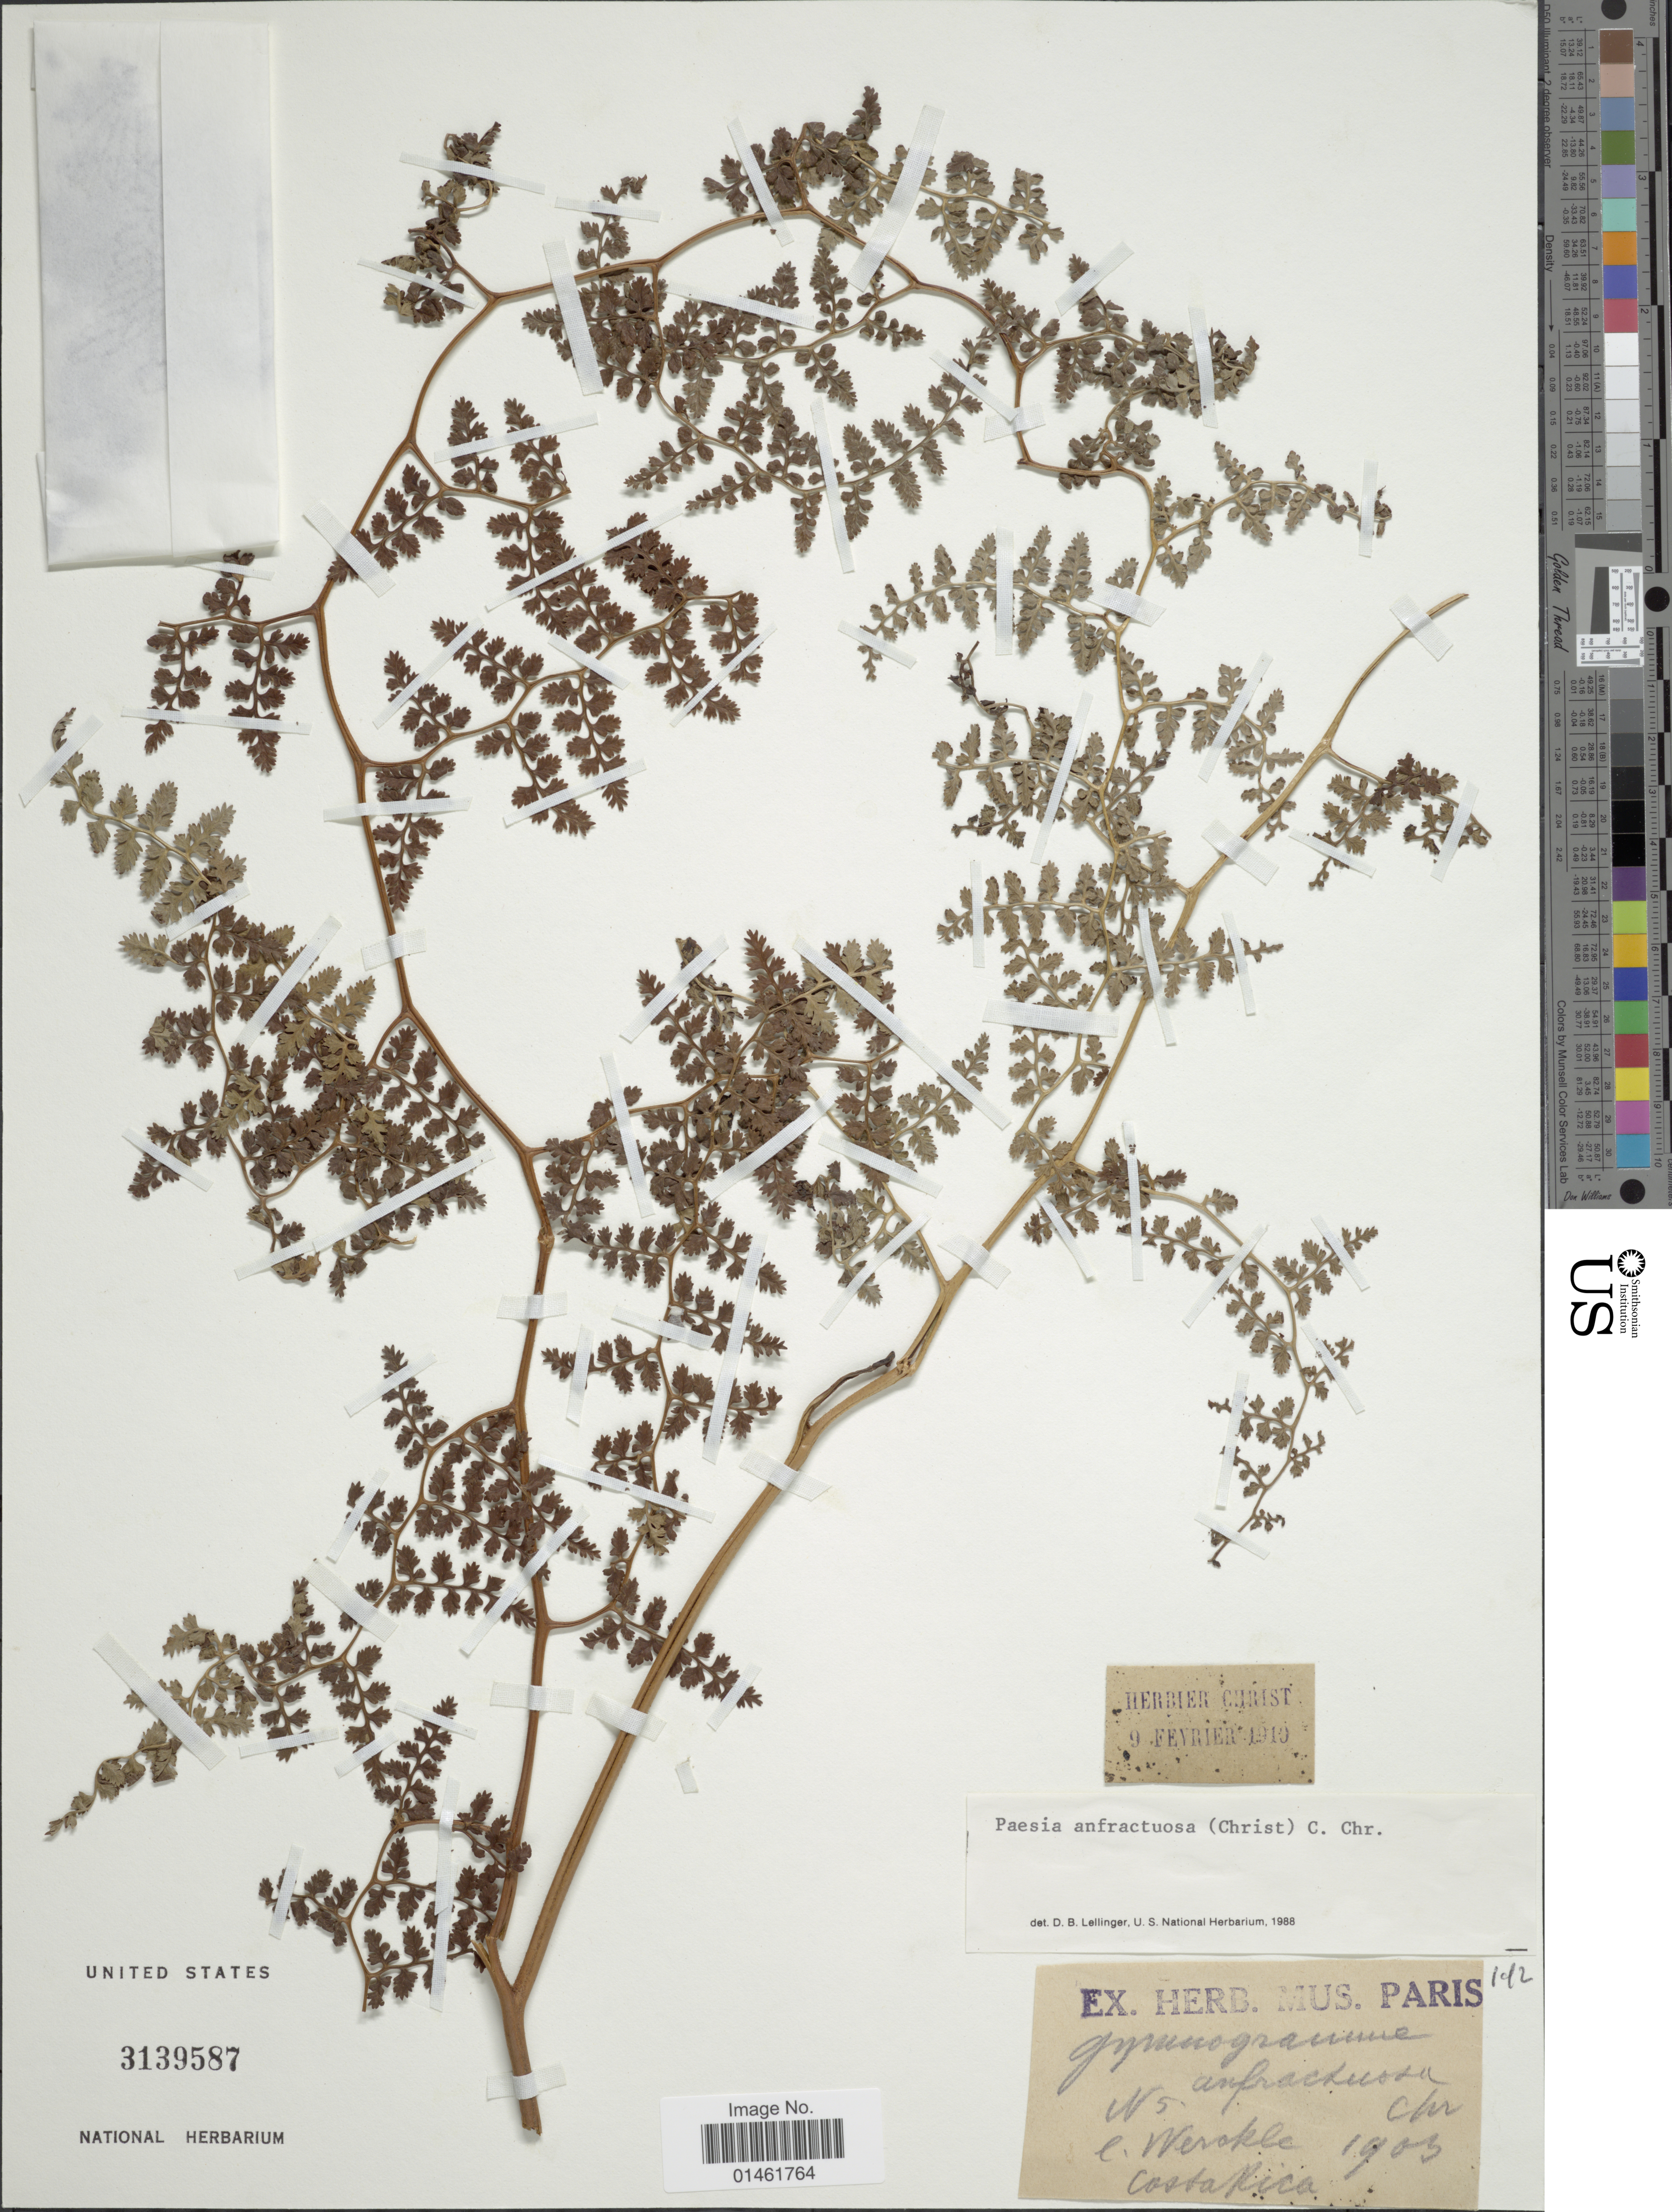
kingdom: Plantae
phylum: Tracheophyta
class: Polypodiopsida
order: Polypodiales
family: Dennstaedtiaceae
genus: Paesia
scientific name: Paesia anfractuosa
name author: (Christ) C. Chr.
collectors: C. Wercklé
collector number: N5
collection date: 1903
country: Costa Rica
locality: Costa Rica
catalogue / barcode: US 3139587